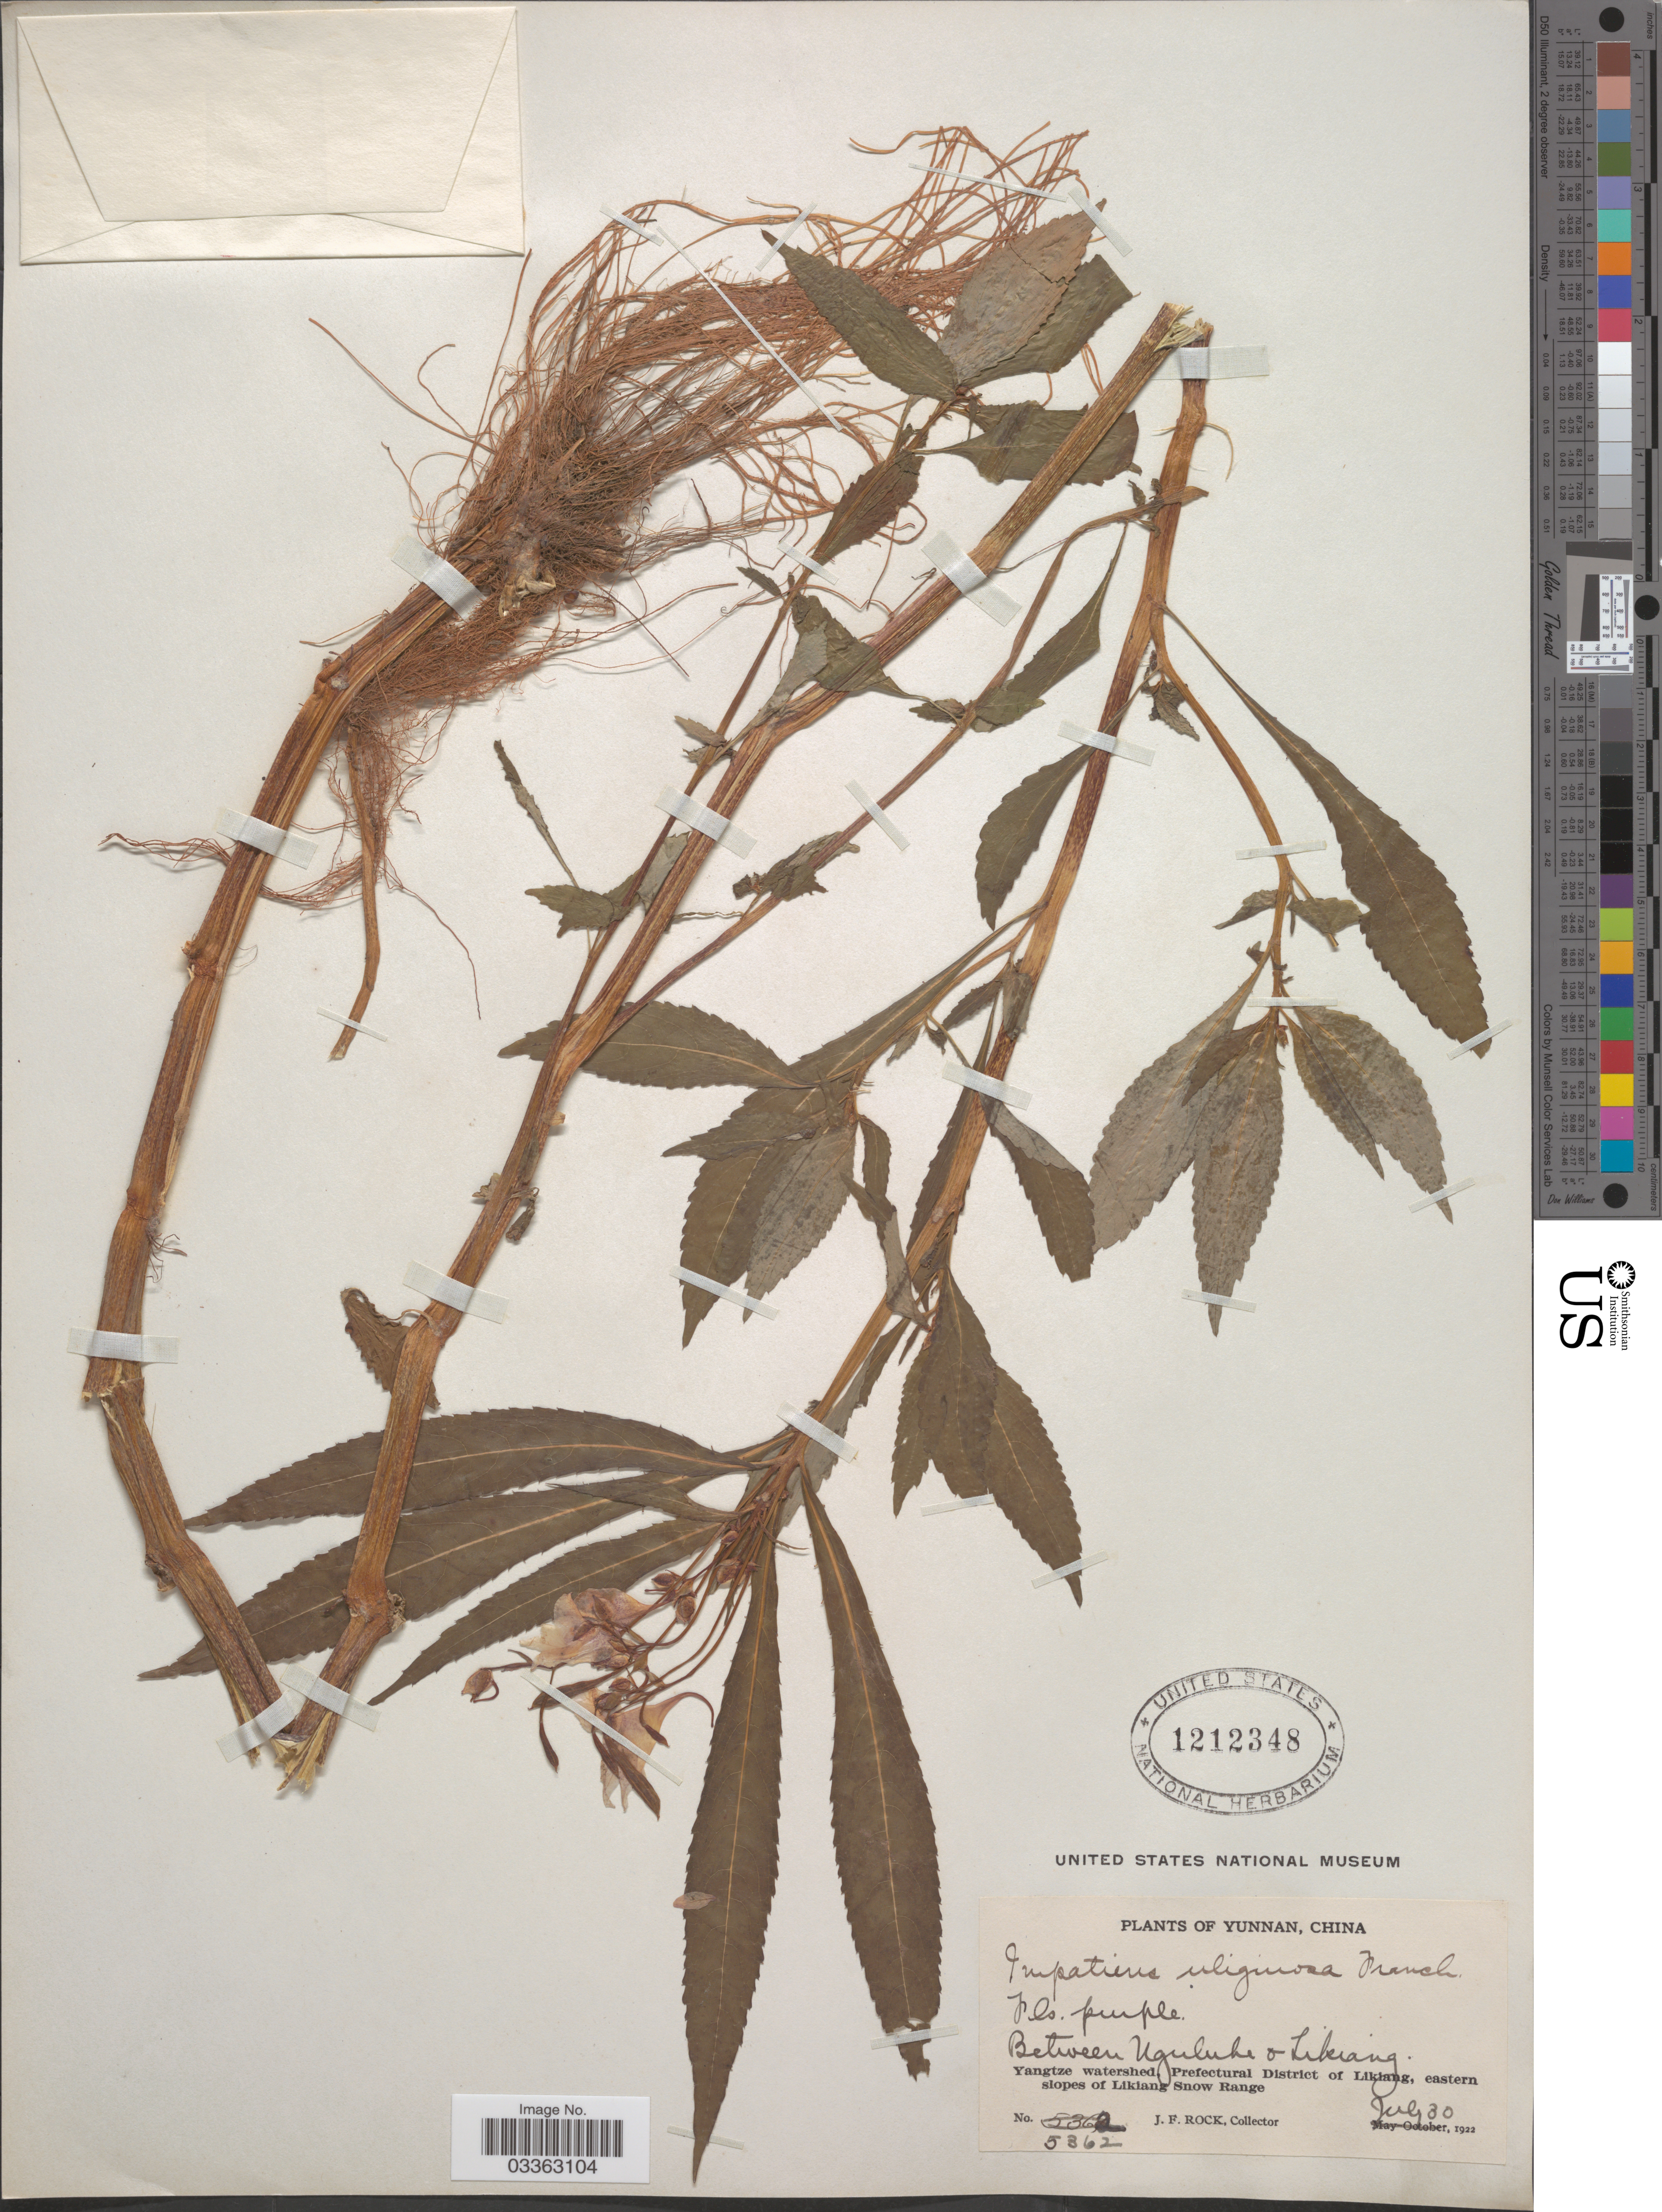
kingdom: Plantae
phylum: Tracheophyta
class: Magnoliopsida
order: Ericales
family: Balsaminaceae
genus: Impatiens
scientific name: Impatiens uliginosa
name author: Franch.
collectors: J. Rock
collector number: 5362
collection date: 1922-07-30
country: China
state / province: Yunnan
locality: Between Nguluke & Likiang. Yangtze watershed, Prefectural District of Likiang, eastern slopes of Likiang Snow Range.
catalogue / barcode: US 1212348